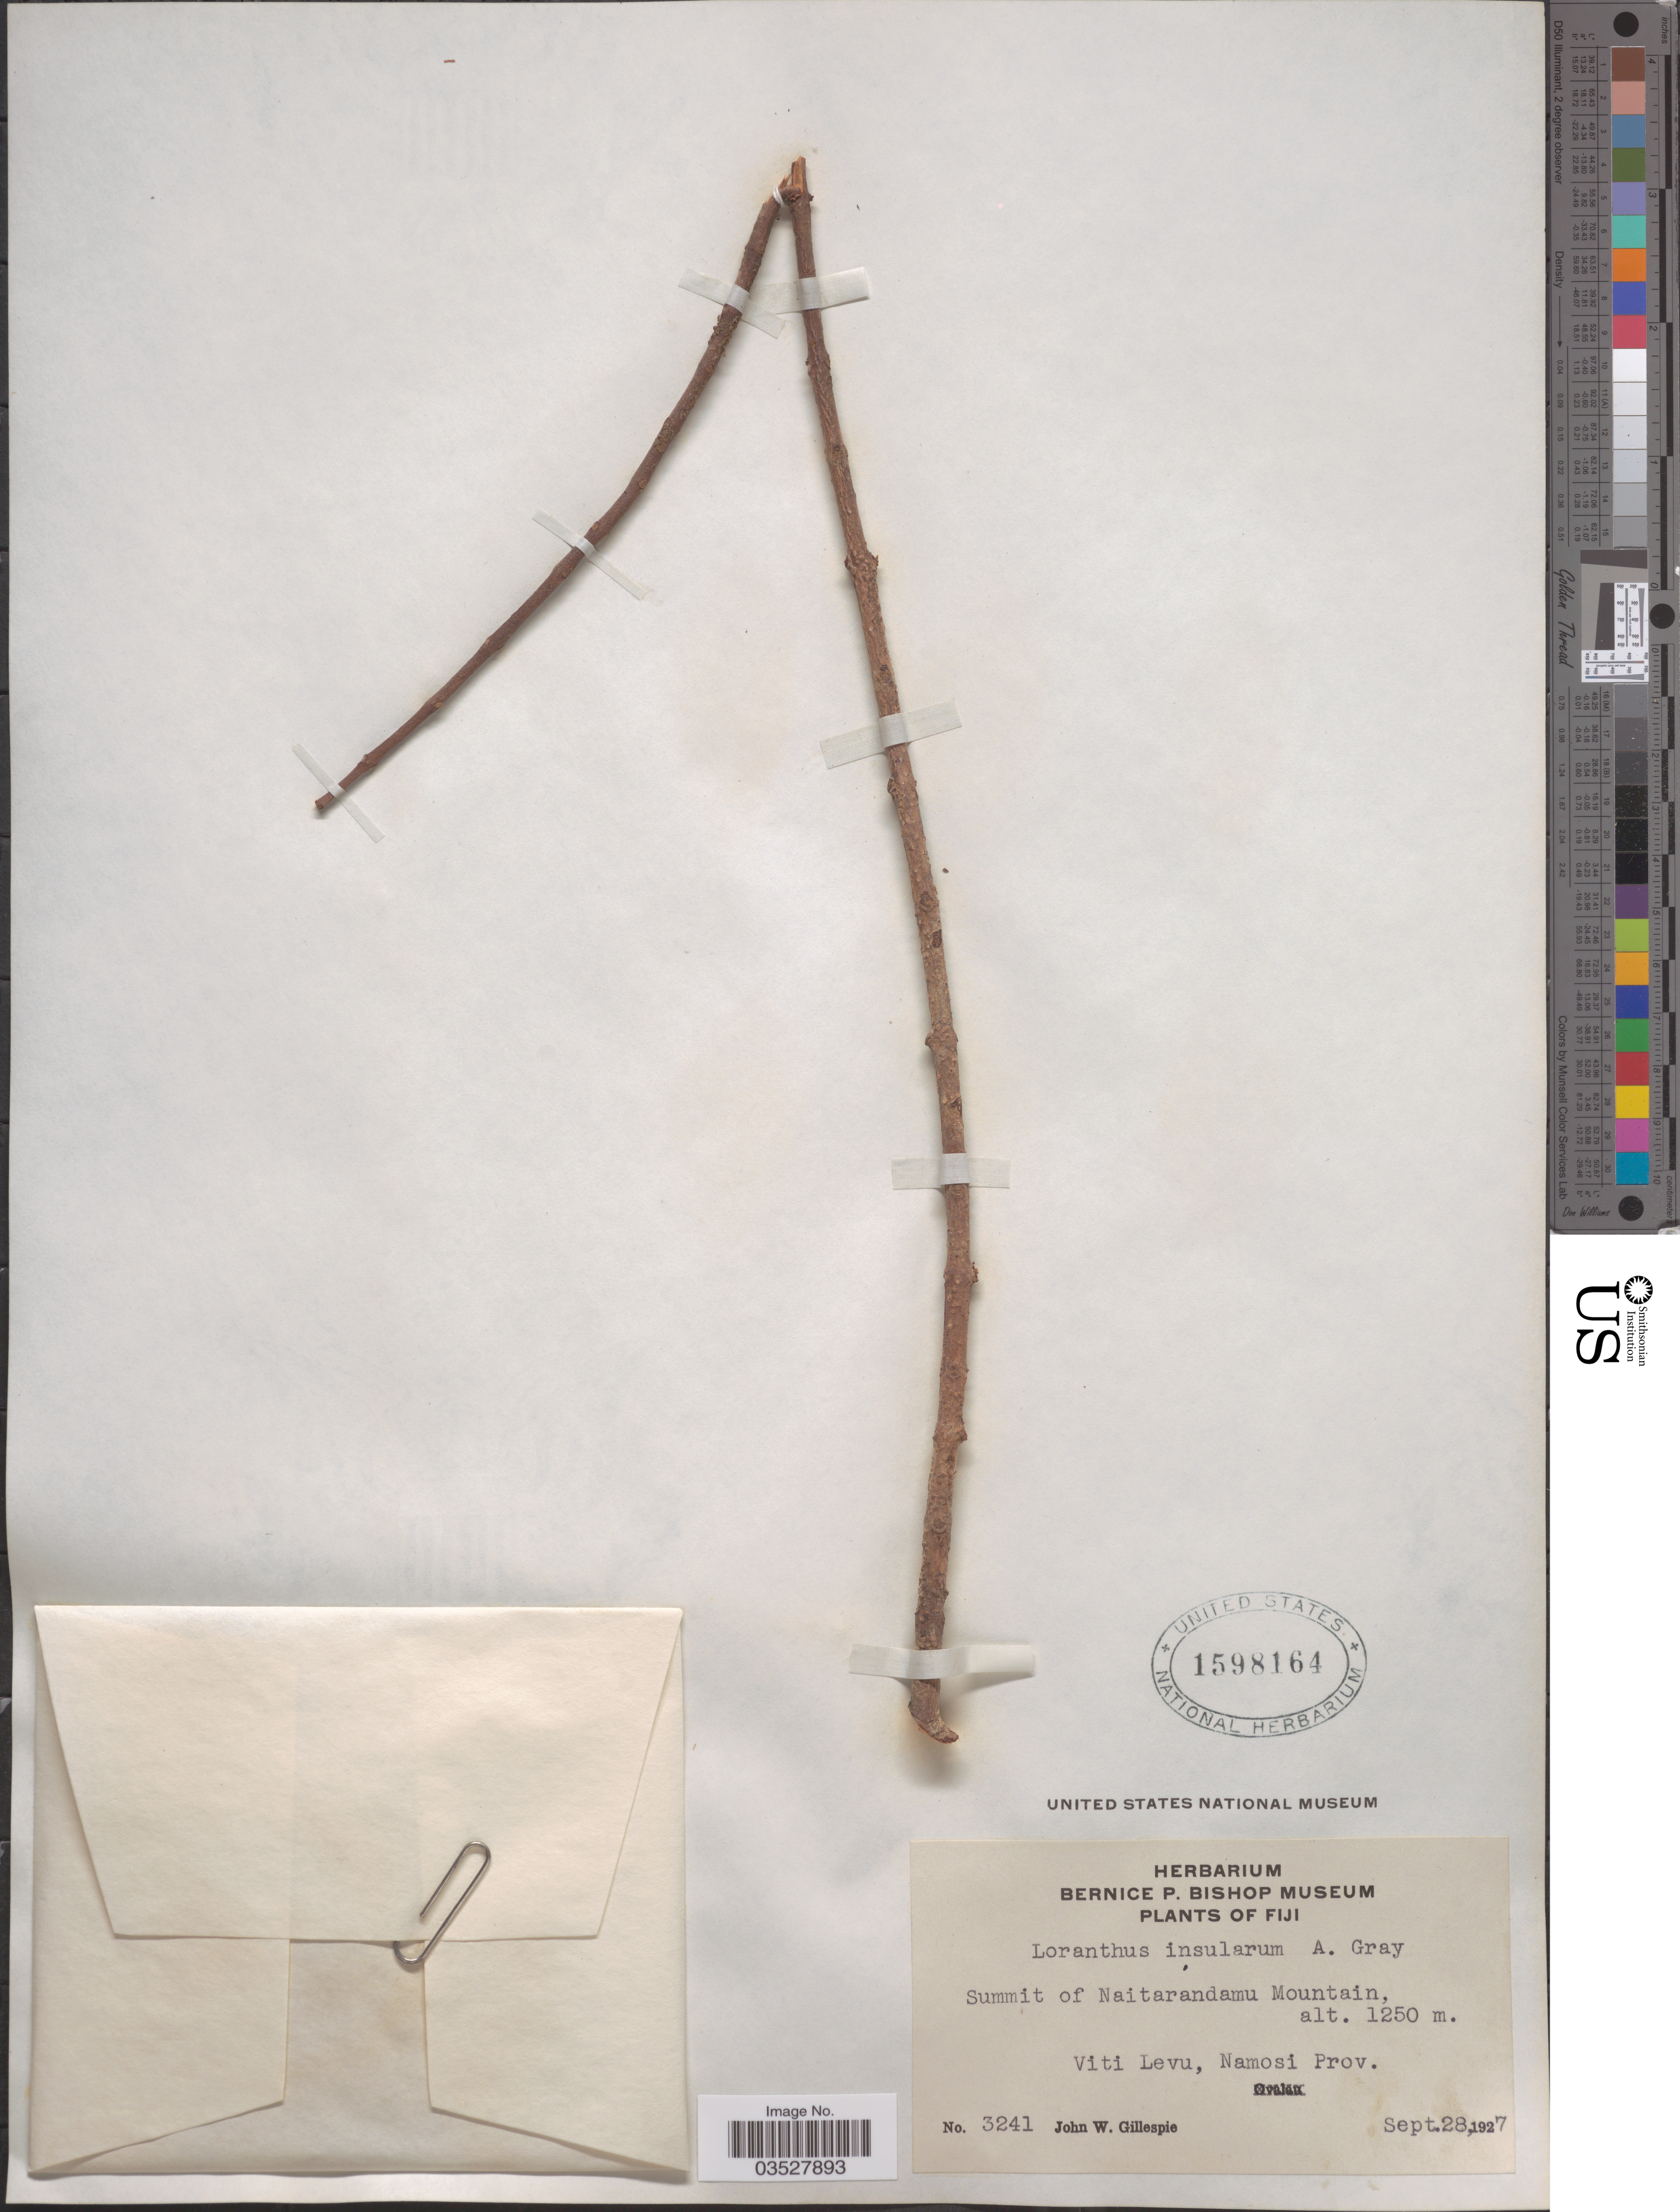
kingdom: Plantae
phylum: Tracheophyta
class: Magnoliopsida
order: Santalales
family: Loranthaceae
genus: Amylotheca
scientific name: Amylotheca insularum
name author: (A. Gray) Danser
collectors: J. W. Gillespie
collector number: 3241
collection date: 1927-09-28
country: Fiji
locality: Viti Levu, Namosi Prov. Summit of Naitarandamu Mountain.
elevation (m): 1250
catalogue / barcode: US 1598164